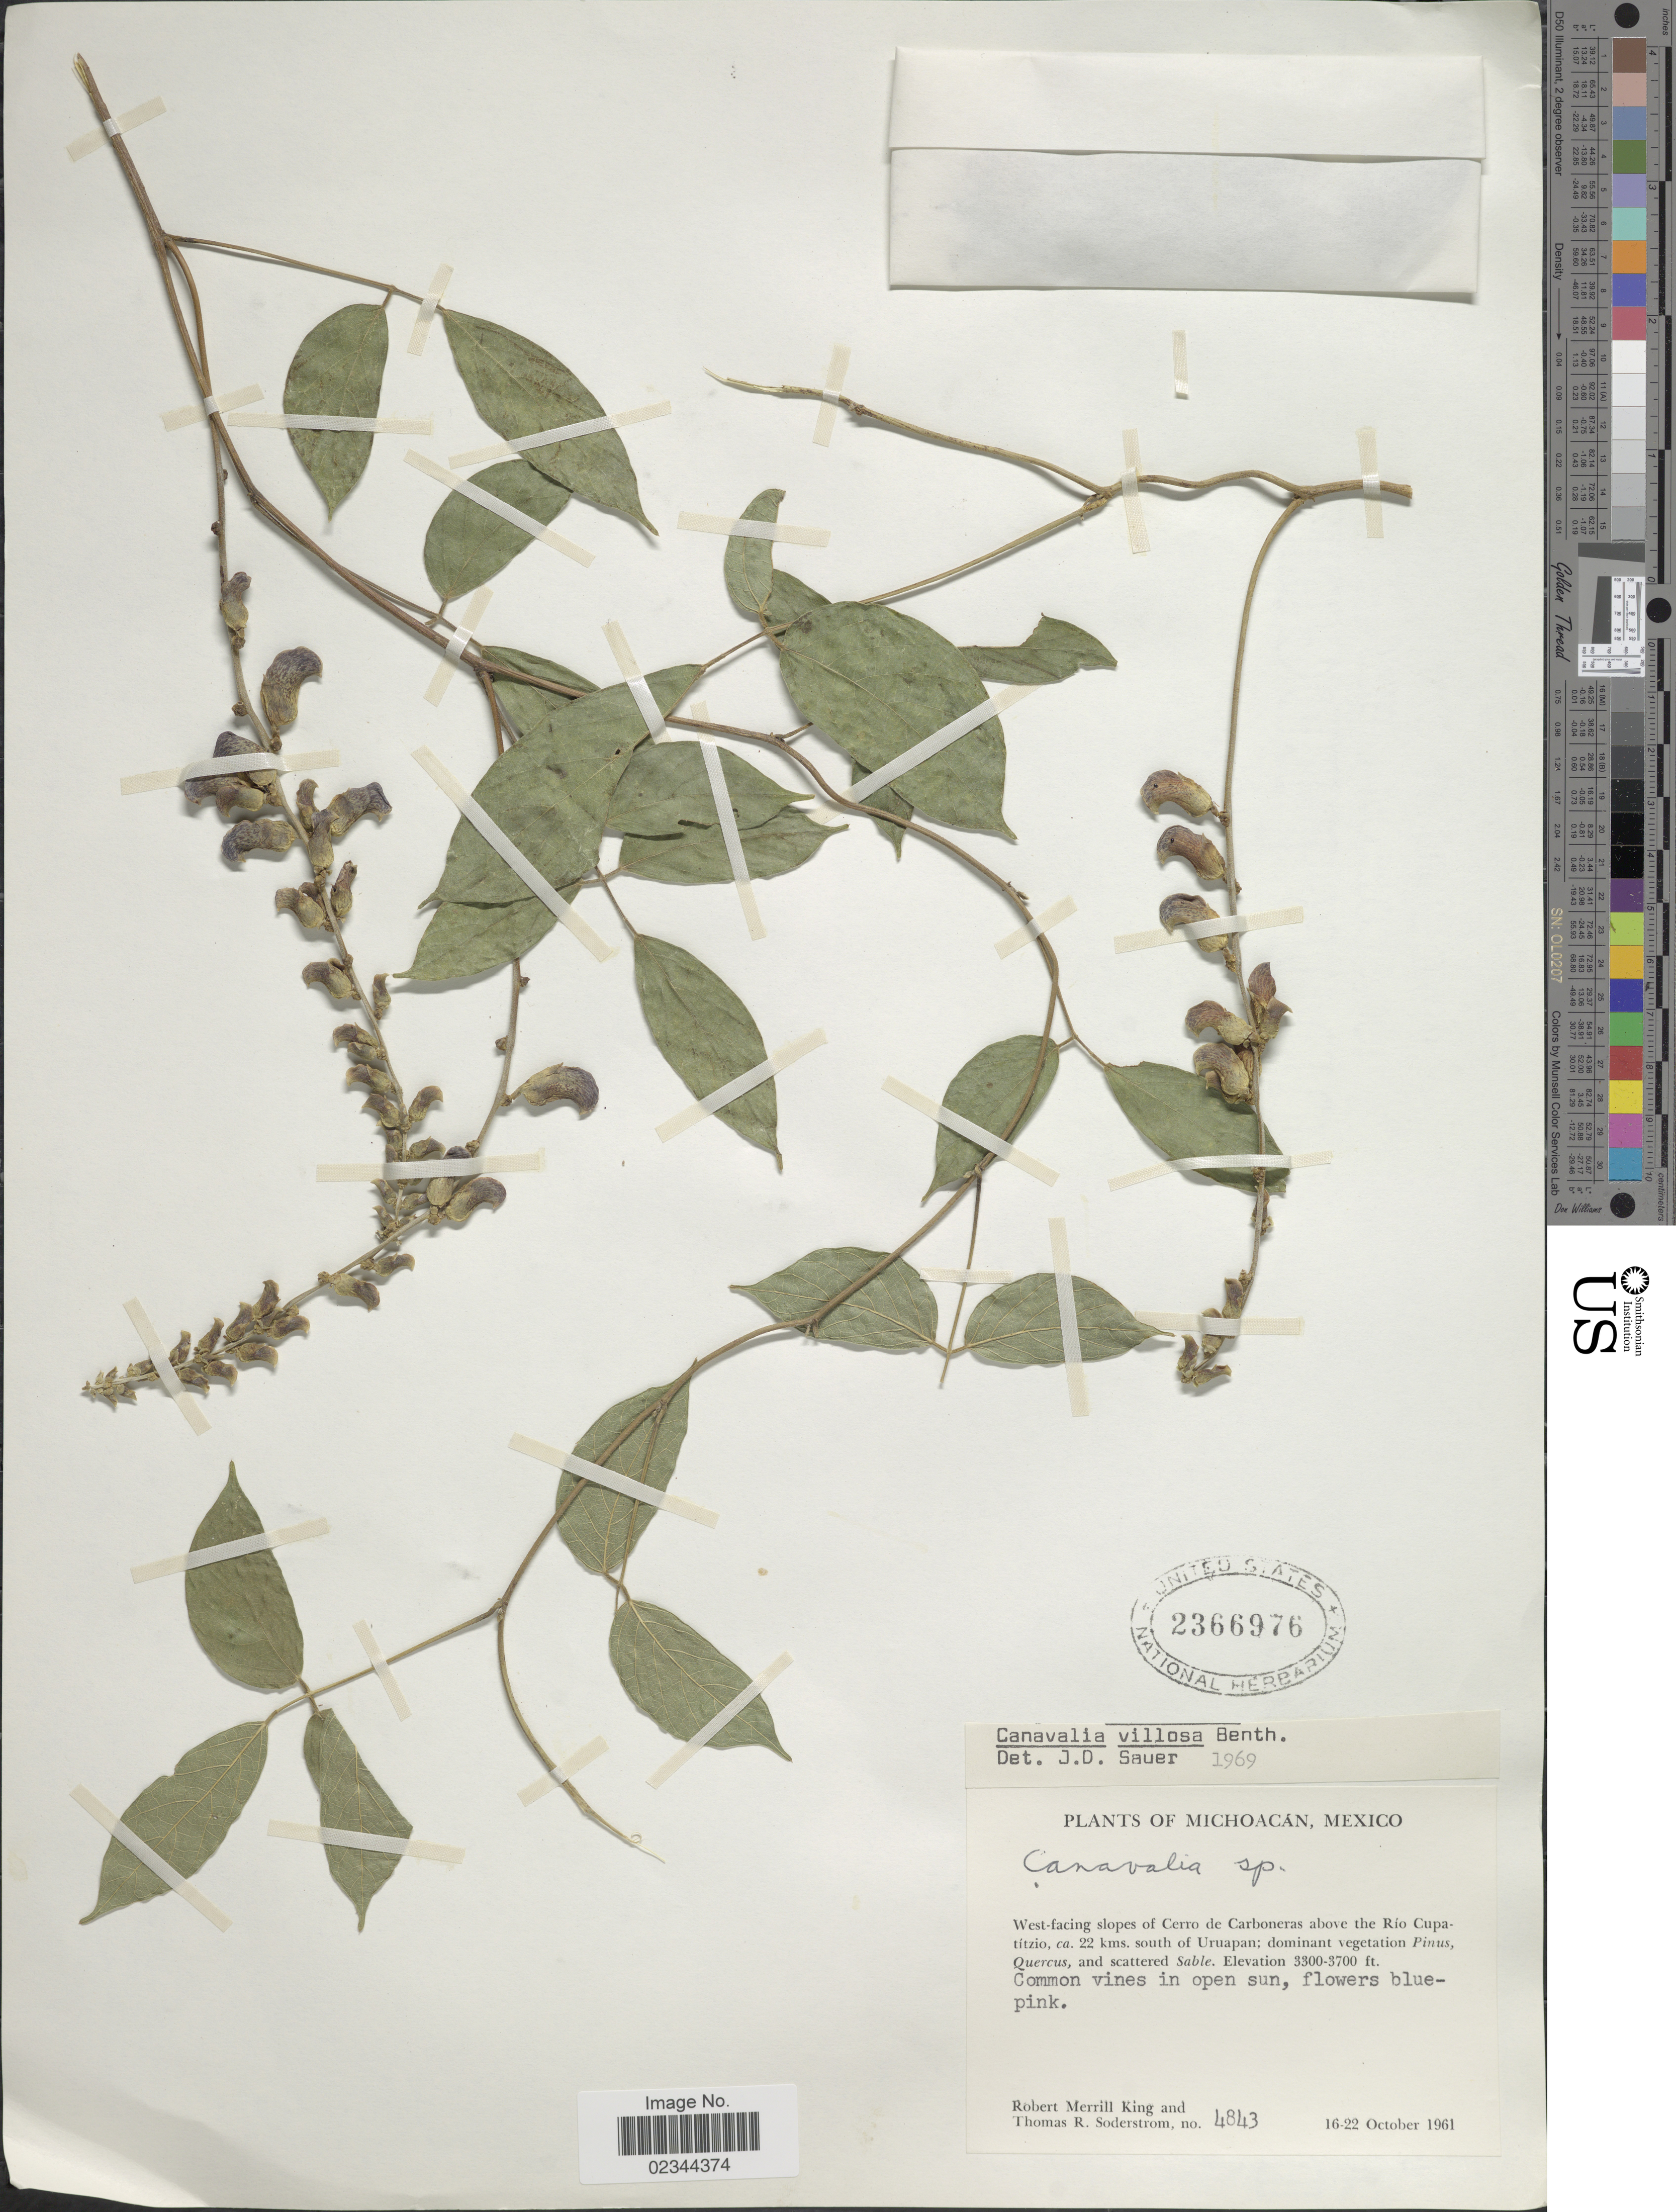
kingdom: Plantae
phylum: Tracheophyta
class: Magnoliopsida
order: Fabales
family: Fabaceae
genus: Canavalia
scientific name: Canavalia villosa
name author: Benth.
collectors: R. M. King & T. R. Soderstrom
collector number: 4843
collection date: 1961-10-16/1961-10-22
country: Mexico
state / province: Michoacán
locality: West-facing slopes of Cerro de Carboneras above the Rio Cupatitzio, ca. 22 kms. south of Uruapan.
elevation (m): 1006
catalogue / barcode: US 2366976